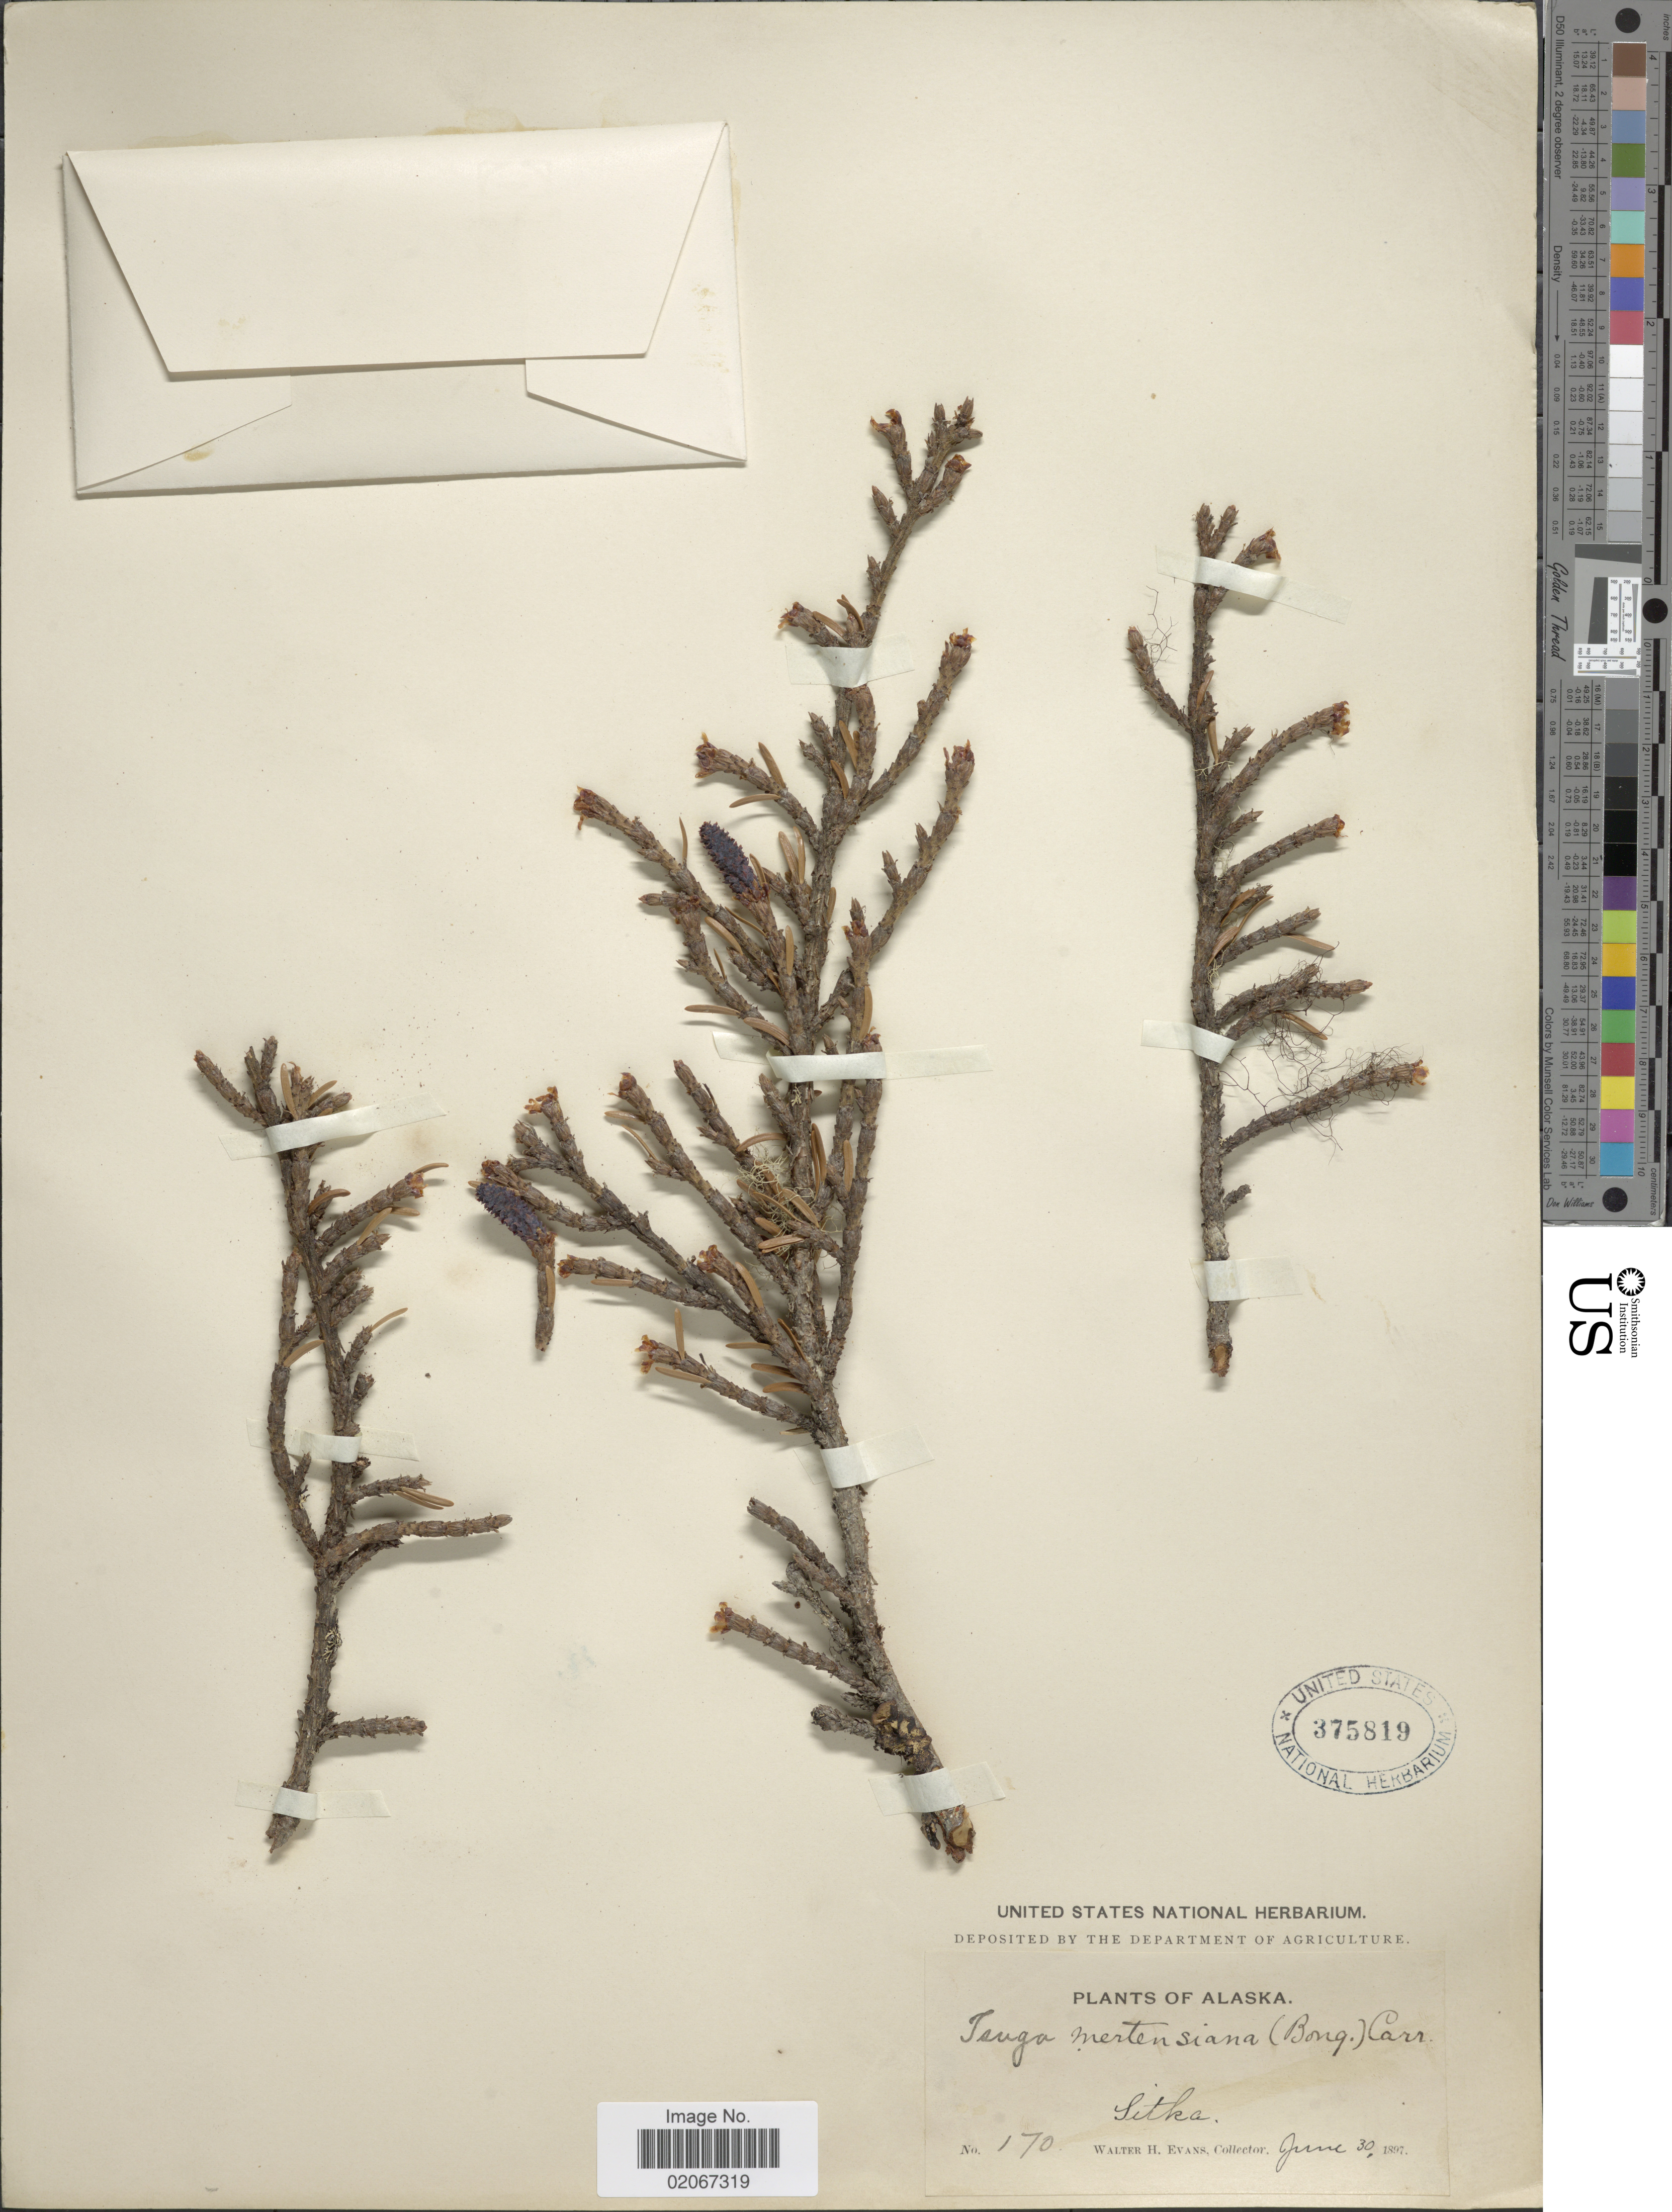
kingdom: Plantae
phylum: Tracheophyta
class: Pinopsida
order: Pinales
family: Pinaceae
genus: Tsuga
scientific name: Tsuga mertensiana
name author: (Bong.) Carrière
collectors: W. H. Evans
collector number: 170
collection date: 1897-06-30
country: United States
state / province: Alaska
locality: Sitka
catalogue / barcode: US 375819